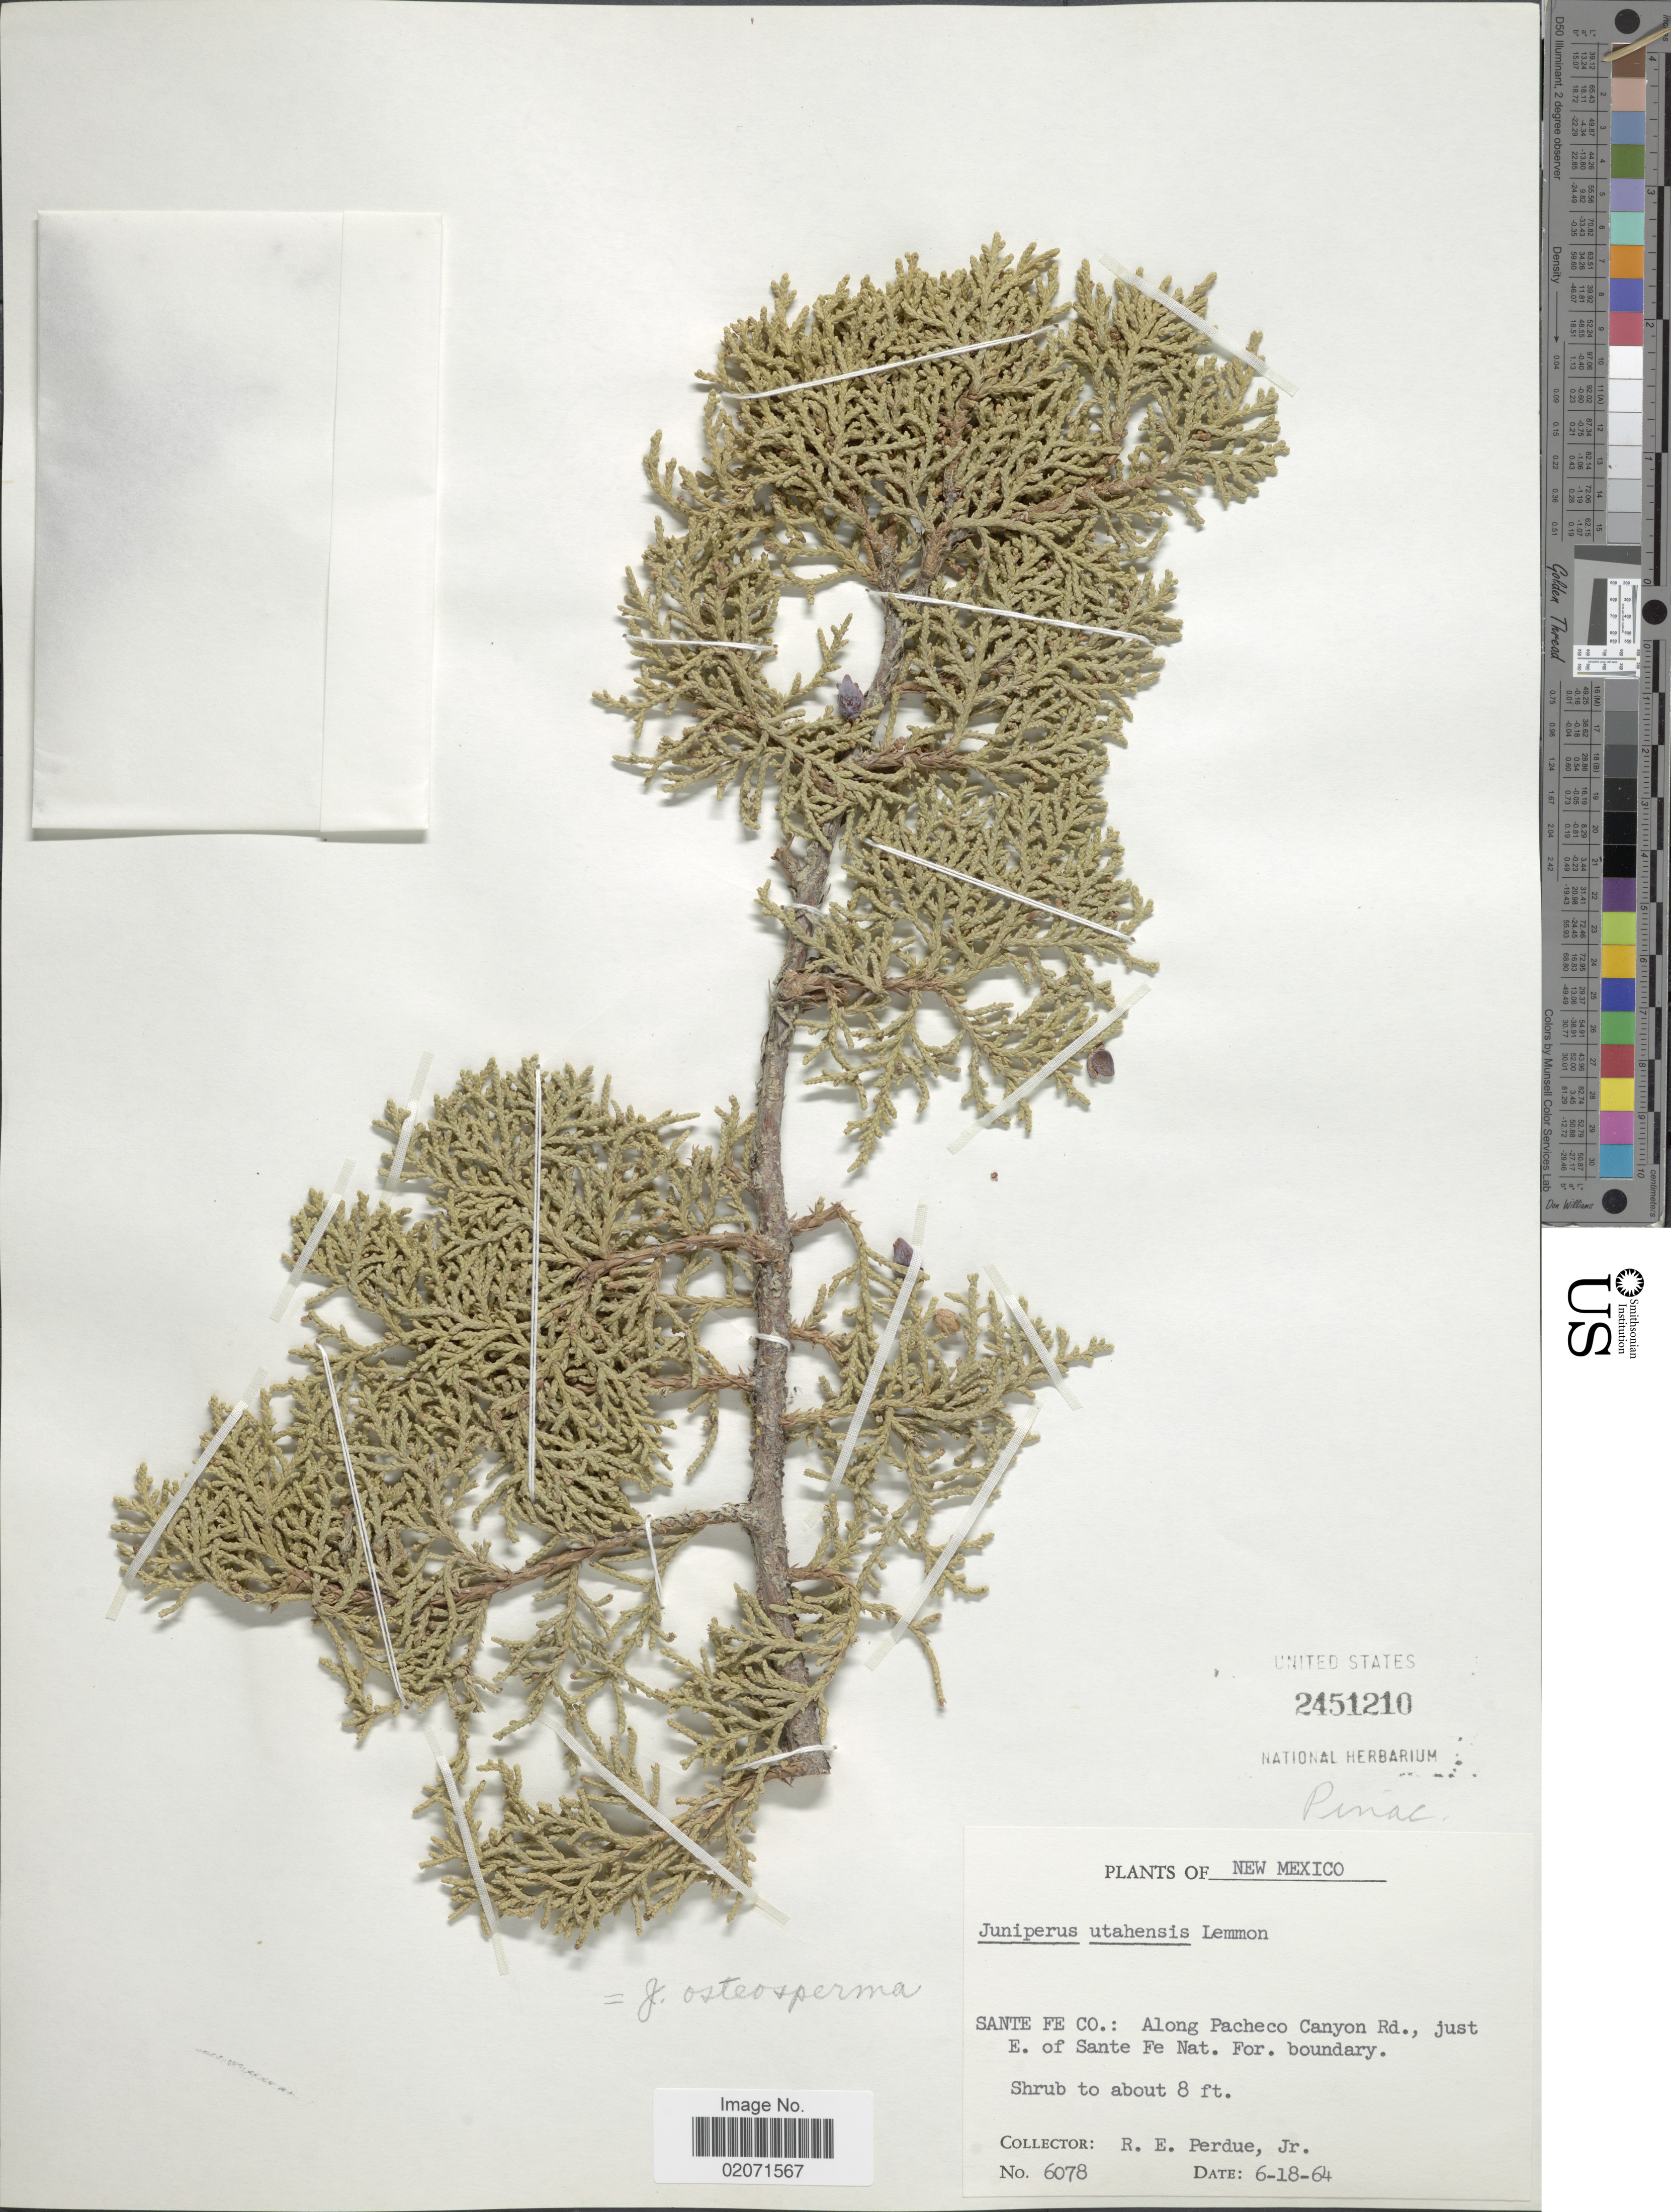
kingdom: Plantae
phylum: Tracheophyta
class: Pinopsida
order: Pinales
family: Cupressaceae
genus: Juniperus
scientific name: Juniperus osteosperma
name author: (Torr.) Little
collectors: R. E. Perdue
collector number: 6078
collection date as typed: Transcribed d/m/y: 18/6/64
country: United States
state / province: New Mexico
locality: Sante Fe Co.: ALong Pacheco Canyon Rd., just E. of Sante Fe Nat. For. boundary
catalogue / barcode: US 2451210